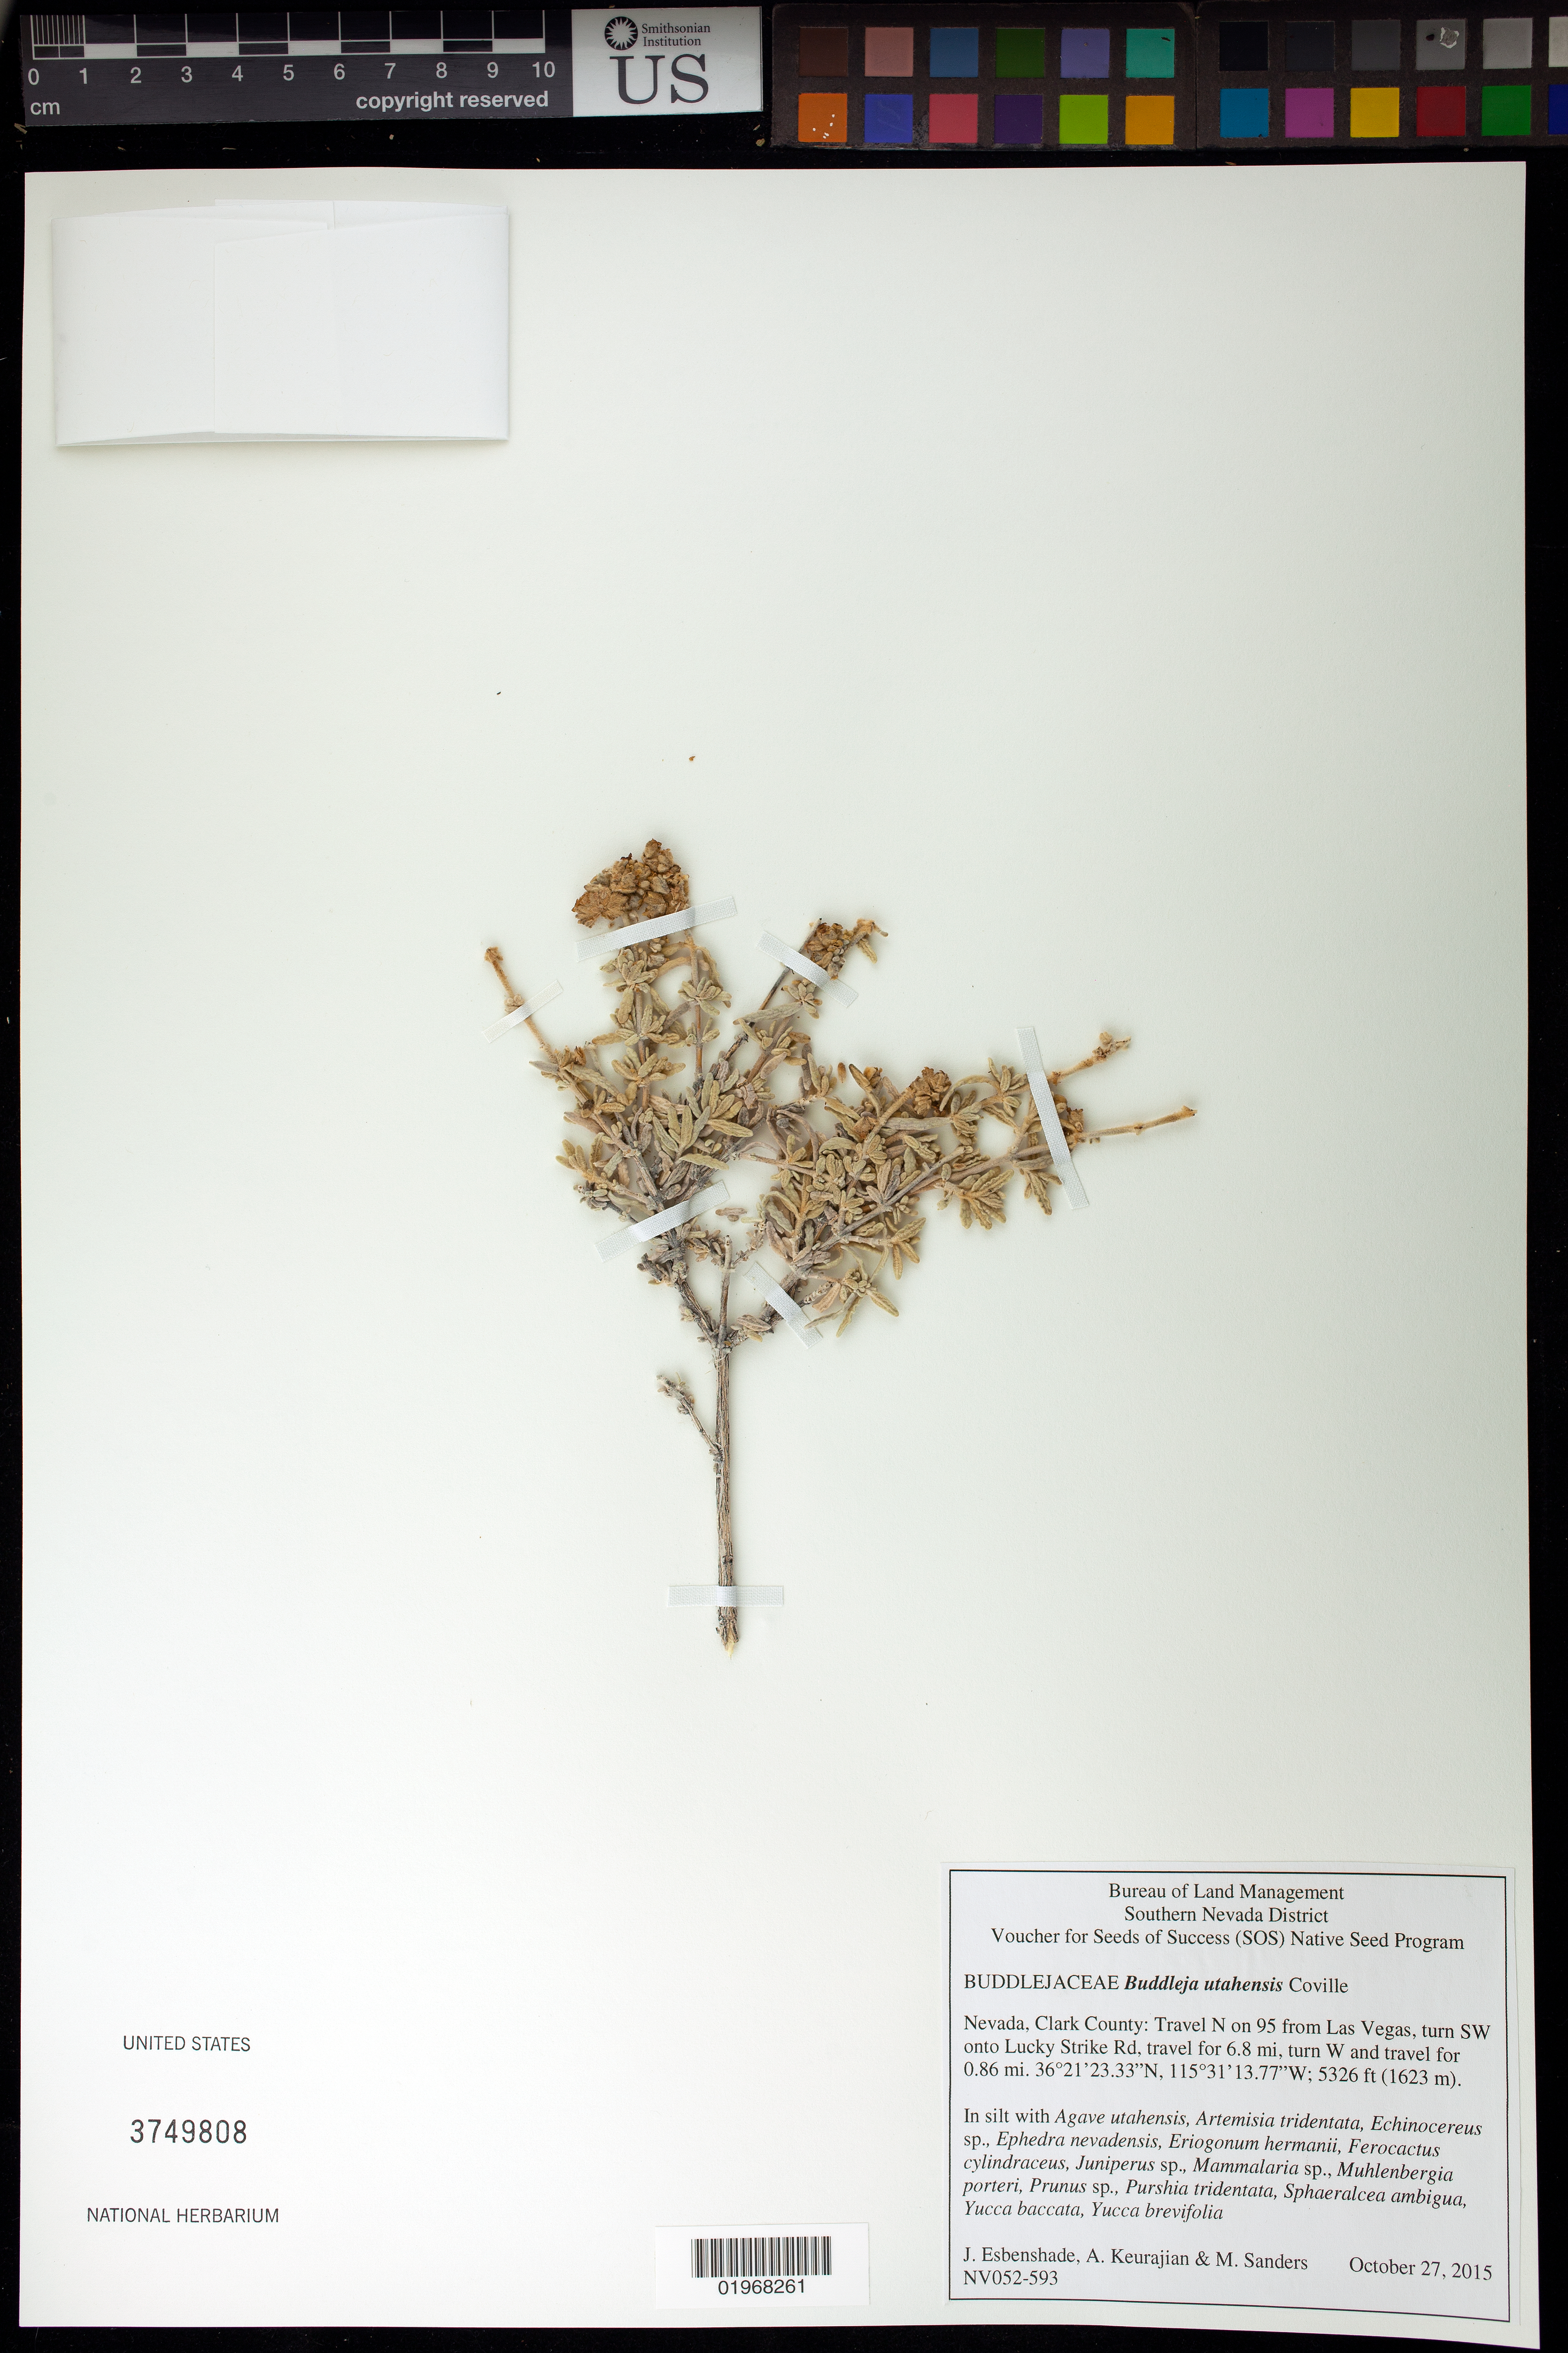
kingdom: Plantae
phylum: Tracheophyta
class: Magnoliopsida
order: Lamiales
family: Scrophulariaceae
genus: Buddleja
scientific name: Buddleja utahensis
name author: Coville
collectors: J. Esbenshade, A. Keurajian & M. Sanders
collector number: NV052-593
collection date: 2015-10-27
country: United States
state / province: Nevada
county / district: Clark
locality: Red Rock Canyon NCA, Lucky Strike Rd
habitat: In silt. With Yucca baccata, Yucca brevifolia, Prunus sp., ect.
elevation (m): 1623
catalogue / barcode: US 3749808